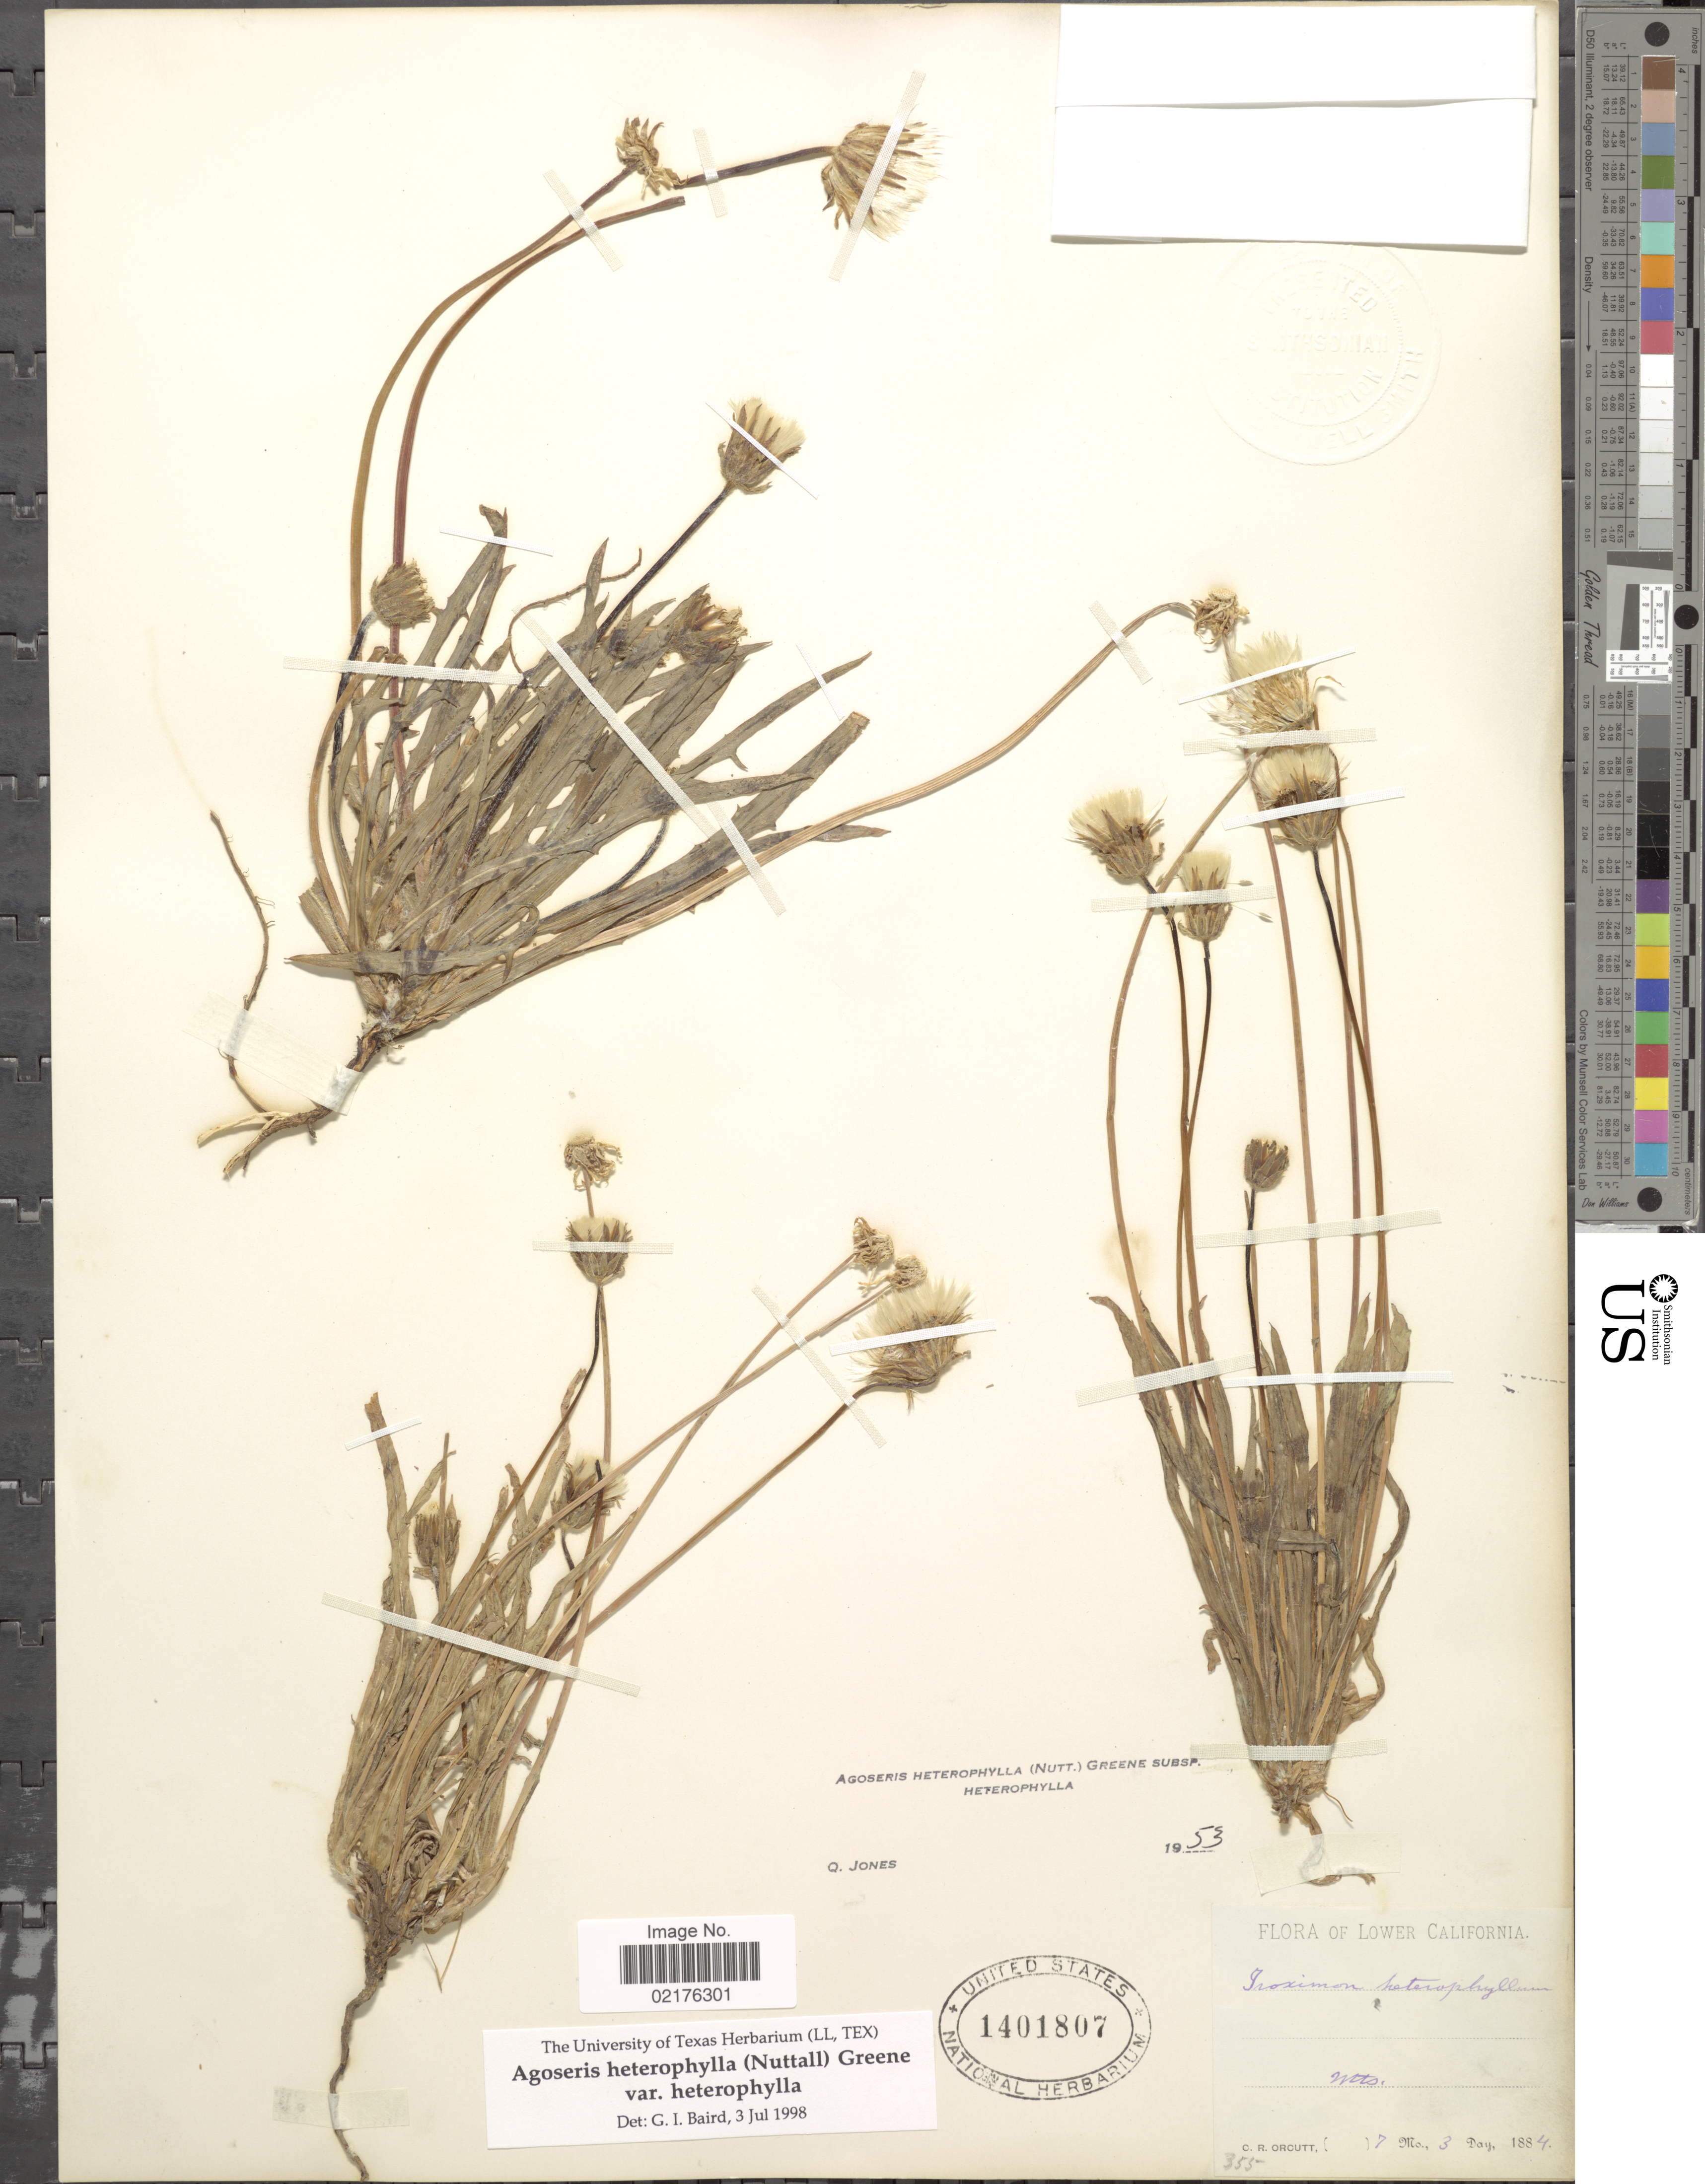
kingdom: Plantae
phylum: Tracheophyta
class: Magnoliopsida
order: Asterales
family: Asteraceae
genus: Agoseris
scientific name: Agoseris heterophylla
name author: (Nutt.) Greene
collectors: C. R. Orcutt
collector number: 355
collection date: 1884-07-03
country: Mexico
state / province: Baja California Norte / Baja California Sur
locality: Lower California, Mts.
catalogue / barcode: US 1401807